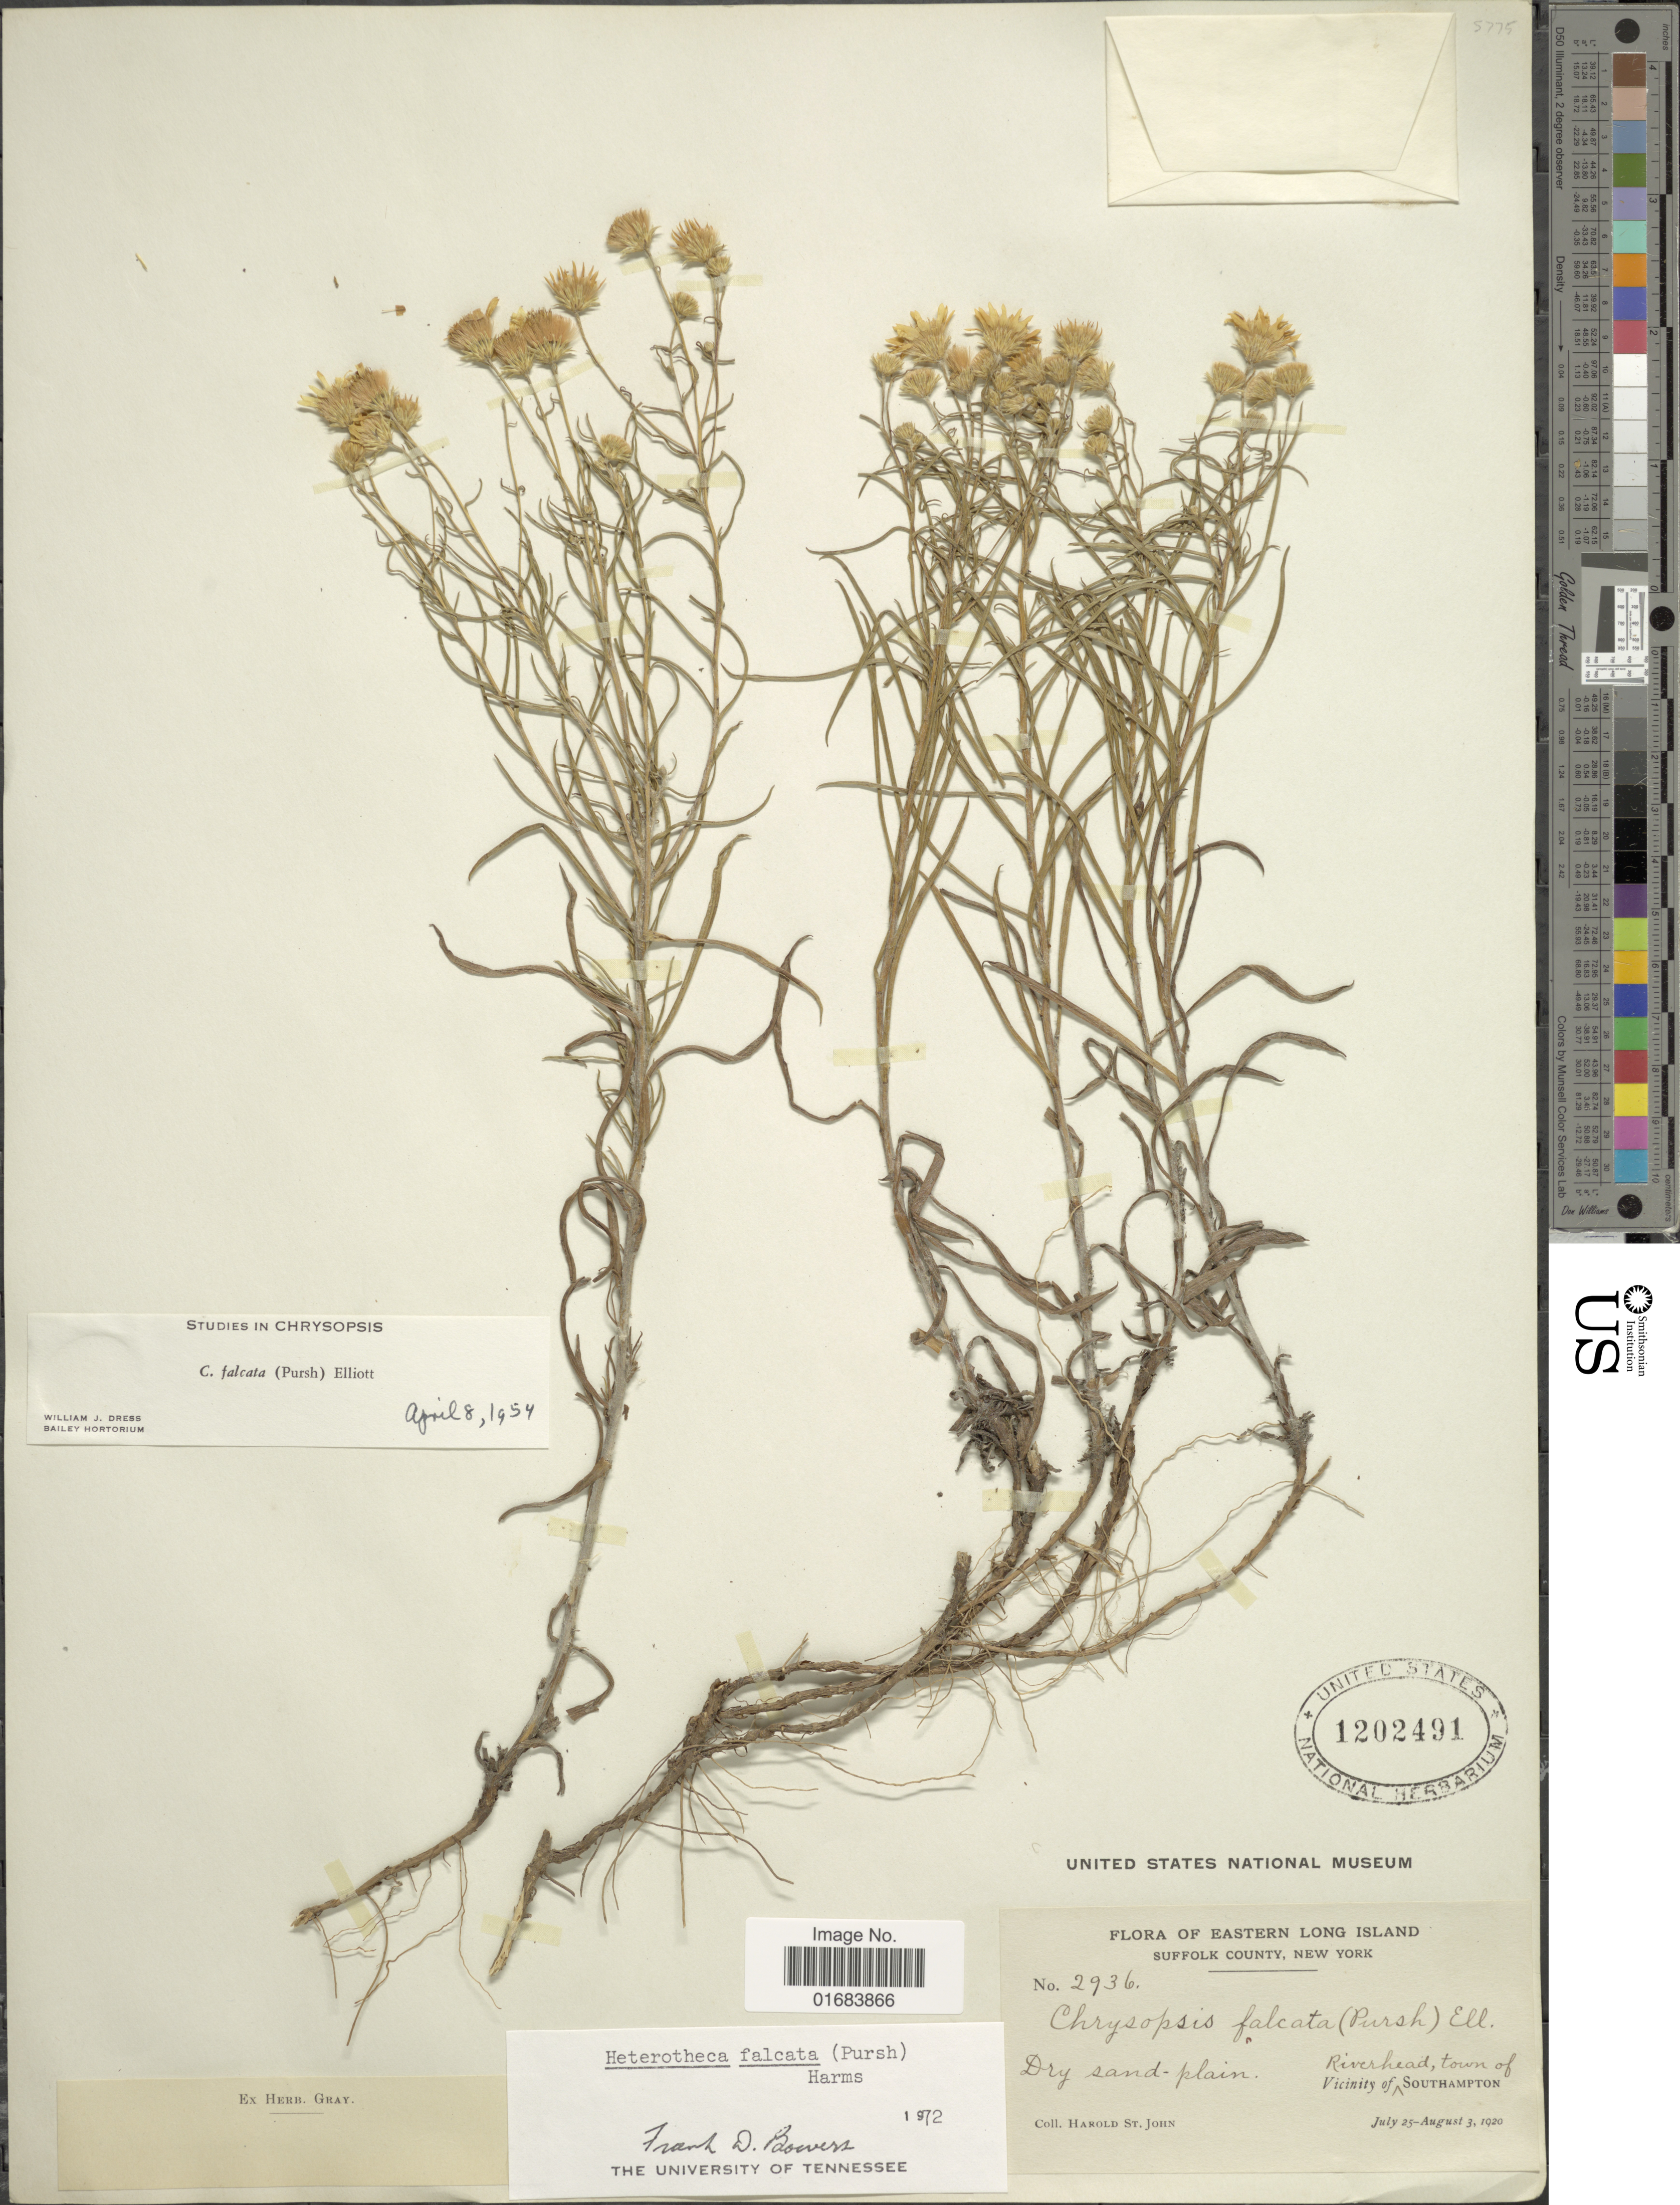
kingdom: Plantae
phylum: Tracheophyta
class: Magnoliopsida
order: Asterales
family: Asteraceae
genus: Pityopsis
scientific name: Pityopsis falcata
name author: (Pursh) Nutt.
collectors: H. St. John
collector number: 2936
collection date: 1920-07-25/1920-08-03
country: United States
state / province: New York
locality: Eastern Long Island, Suffolk County, vicinity of Riverhead, town of southampton.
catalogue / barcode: US 1202491